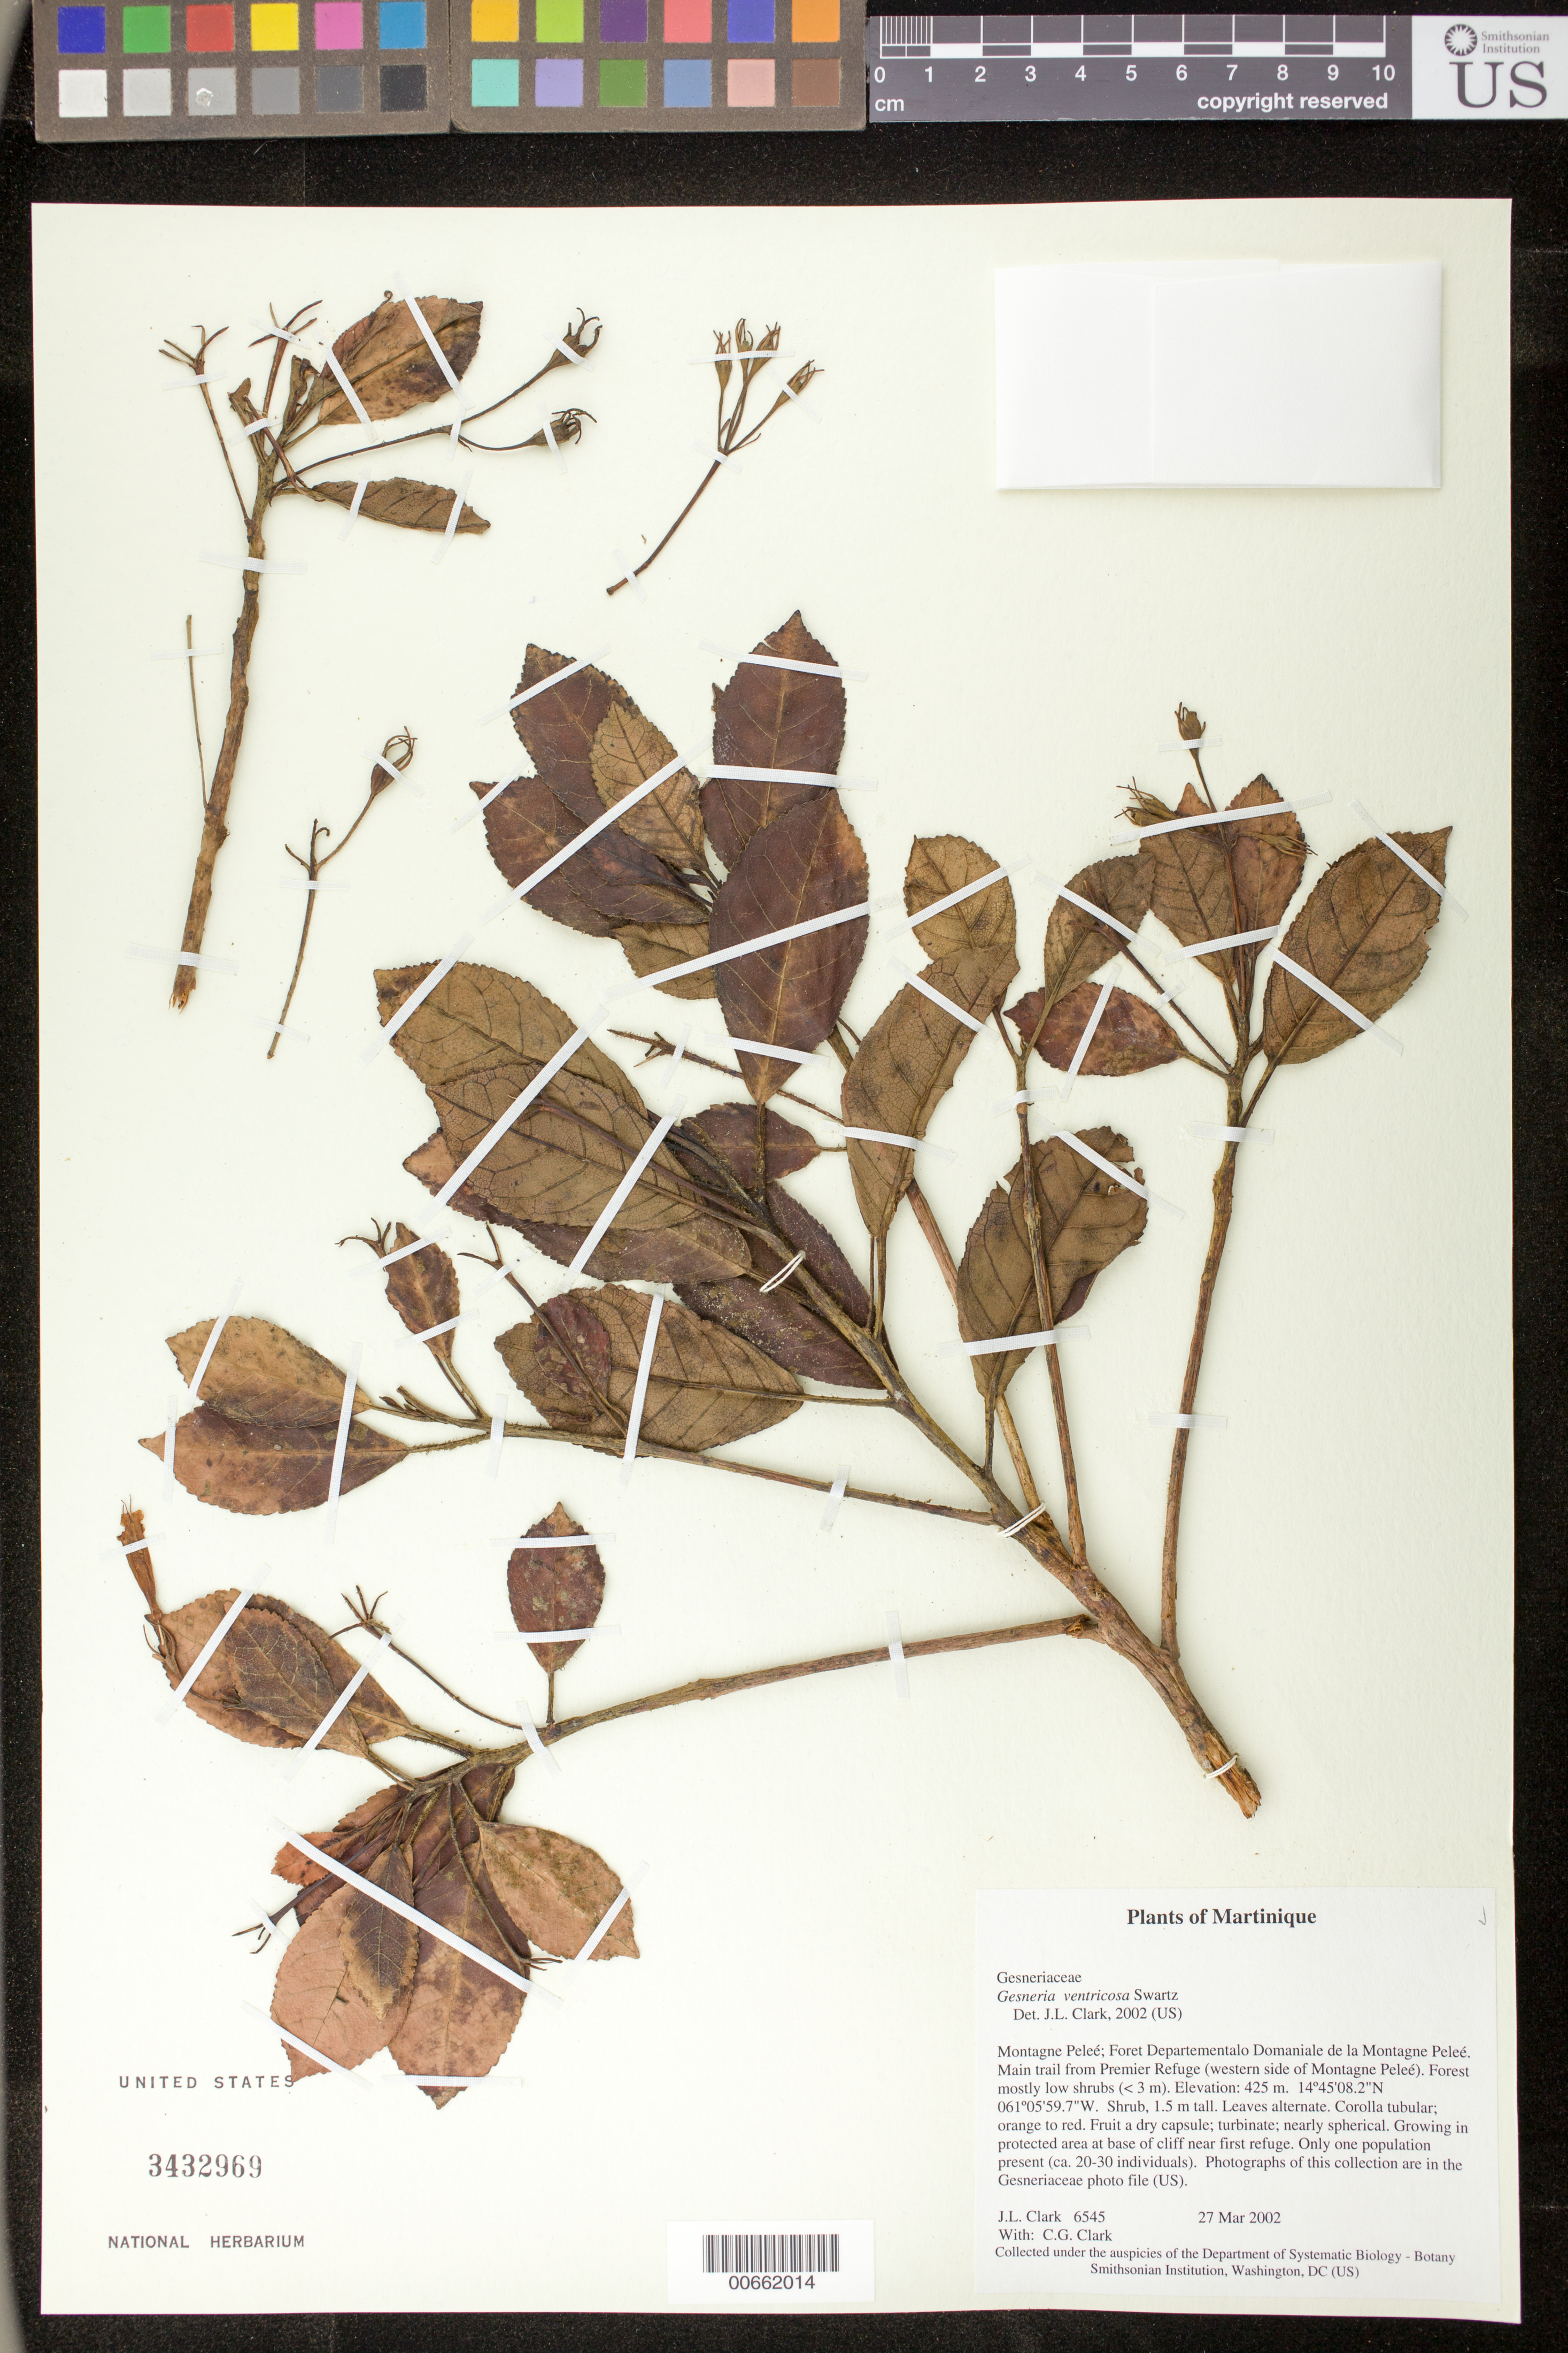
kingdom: Plantae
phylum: Tracheophyta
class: Magnoliopsida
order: Lamiales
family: Gesneriaceae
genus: Gesneria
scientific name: Gesneria ventricosa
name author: Hort. Berol. ex Hanst.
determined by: Clark, J. L., (SEL), The Marie Selby Botanical Garden (UNITED STATES)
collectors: J. L. Clark & C. G. Clark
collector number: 6545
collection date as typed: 27 Mar 2002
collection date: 2002-03-27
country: Martinique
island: Martinique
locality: Montagne Pelée: Forêt Departementalo Domaniale de la Montagne Pelée; main trail from Premier Refuge (western side of Montagne Pelée)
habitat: Forest mostly low shrubs (< 3m). Growing in protected area at base of cliff near first refuge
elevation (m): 425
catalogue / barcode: US 3432969